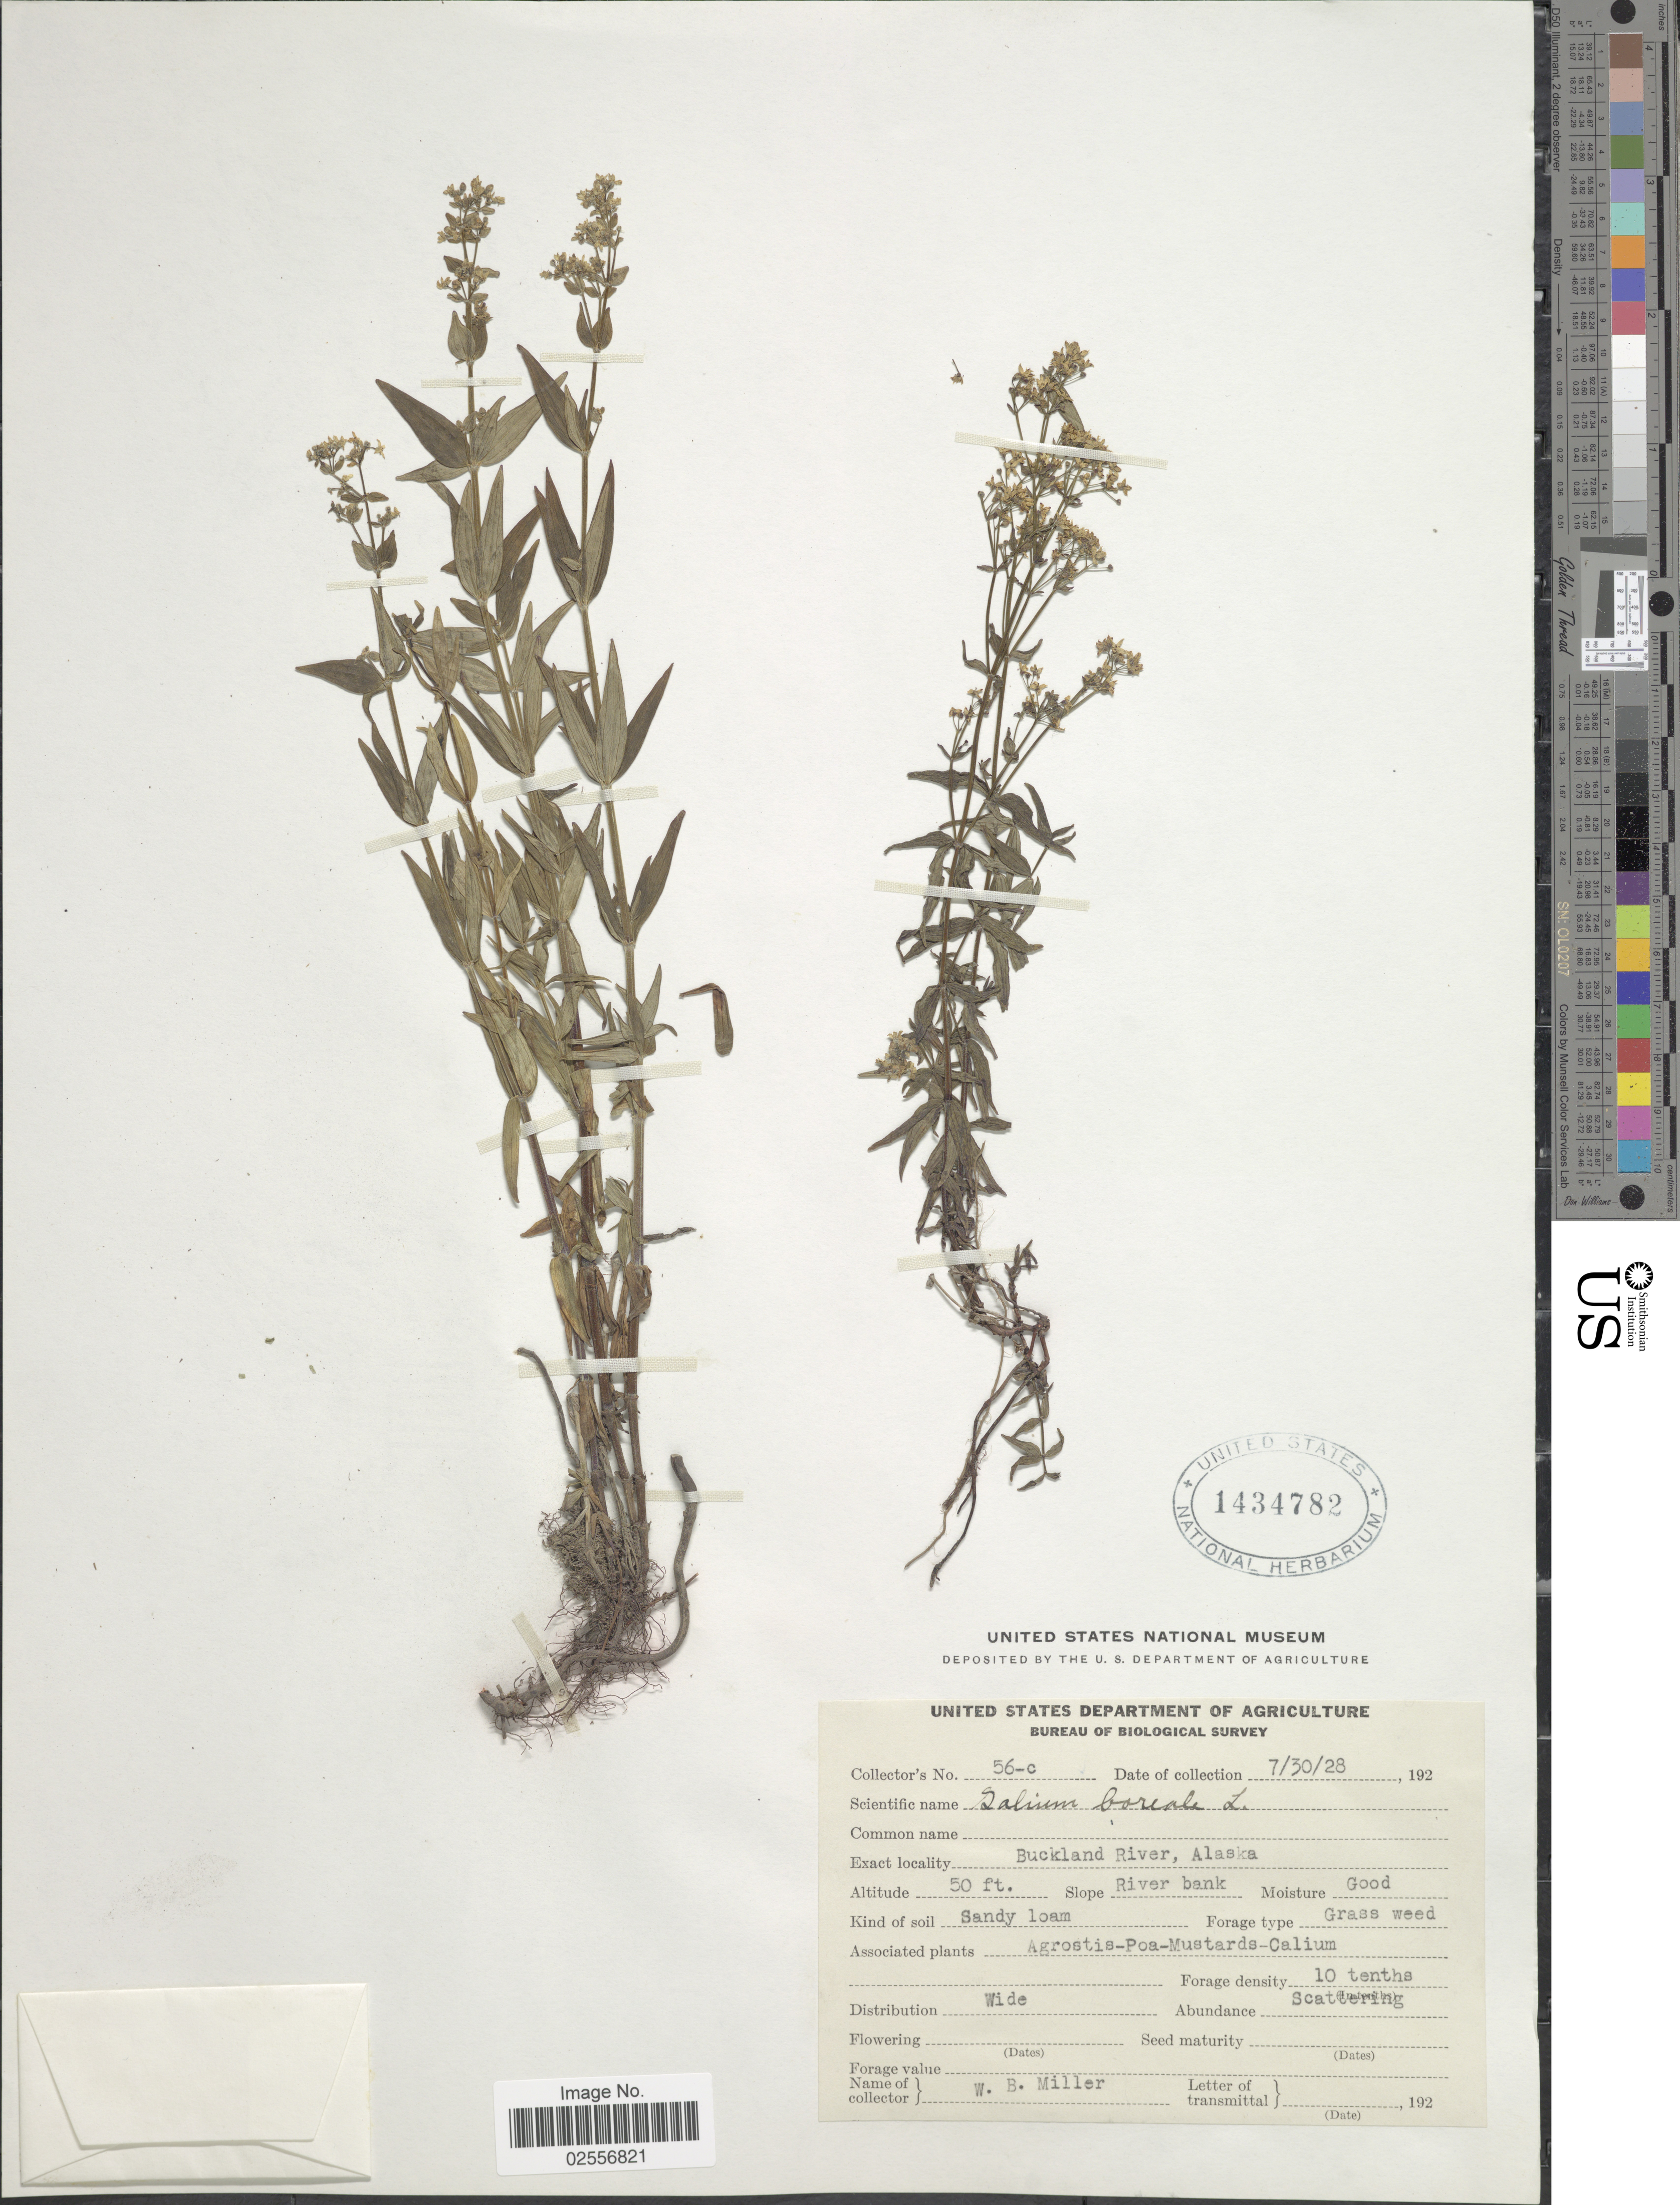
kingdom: Plantae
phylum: Tracheophyta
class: Magnoliopsida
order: Gentianales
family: Rubiaceae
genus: Galium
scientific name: Galium boreale L.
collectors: W. Miller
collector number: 56-c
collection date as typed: Transcribed d/m/y: 30/7/28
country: United States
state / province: Alaska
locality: Buckland River.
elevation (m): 15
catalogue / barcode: US 1434785